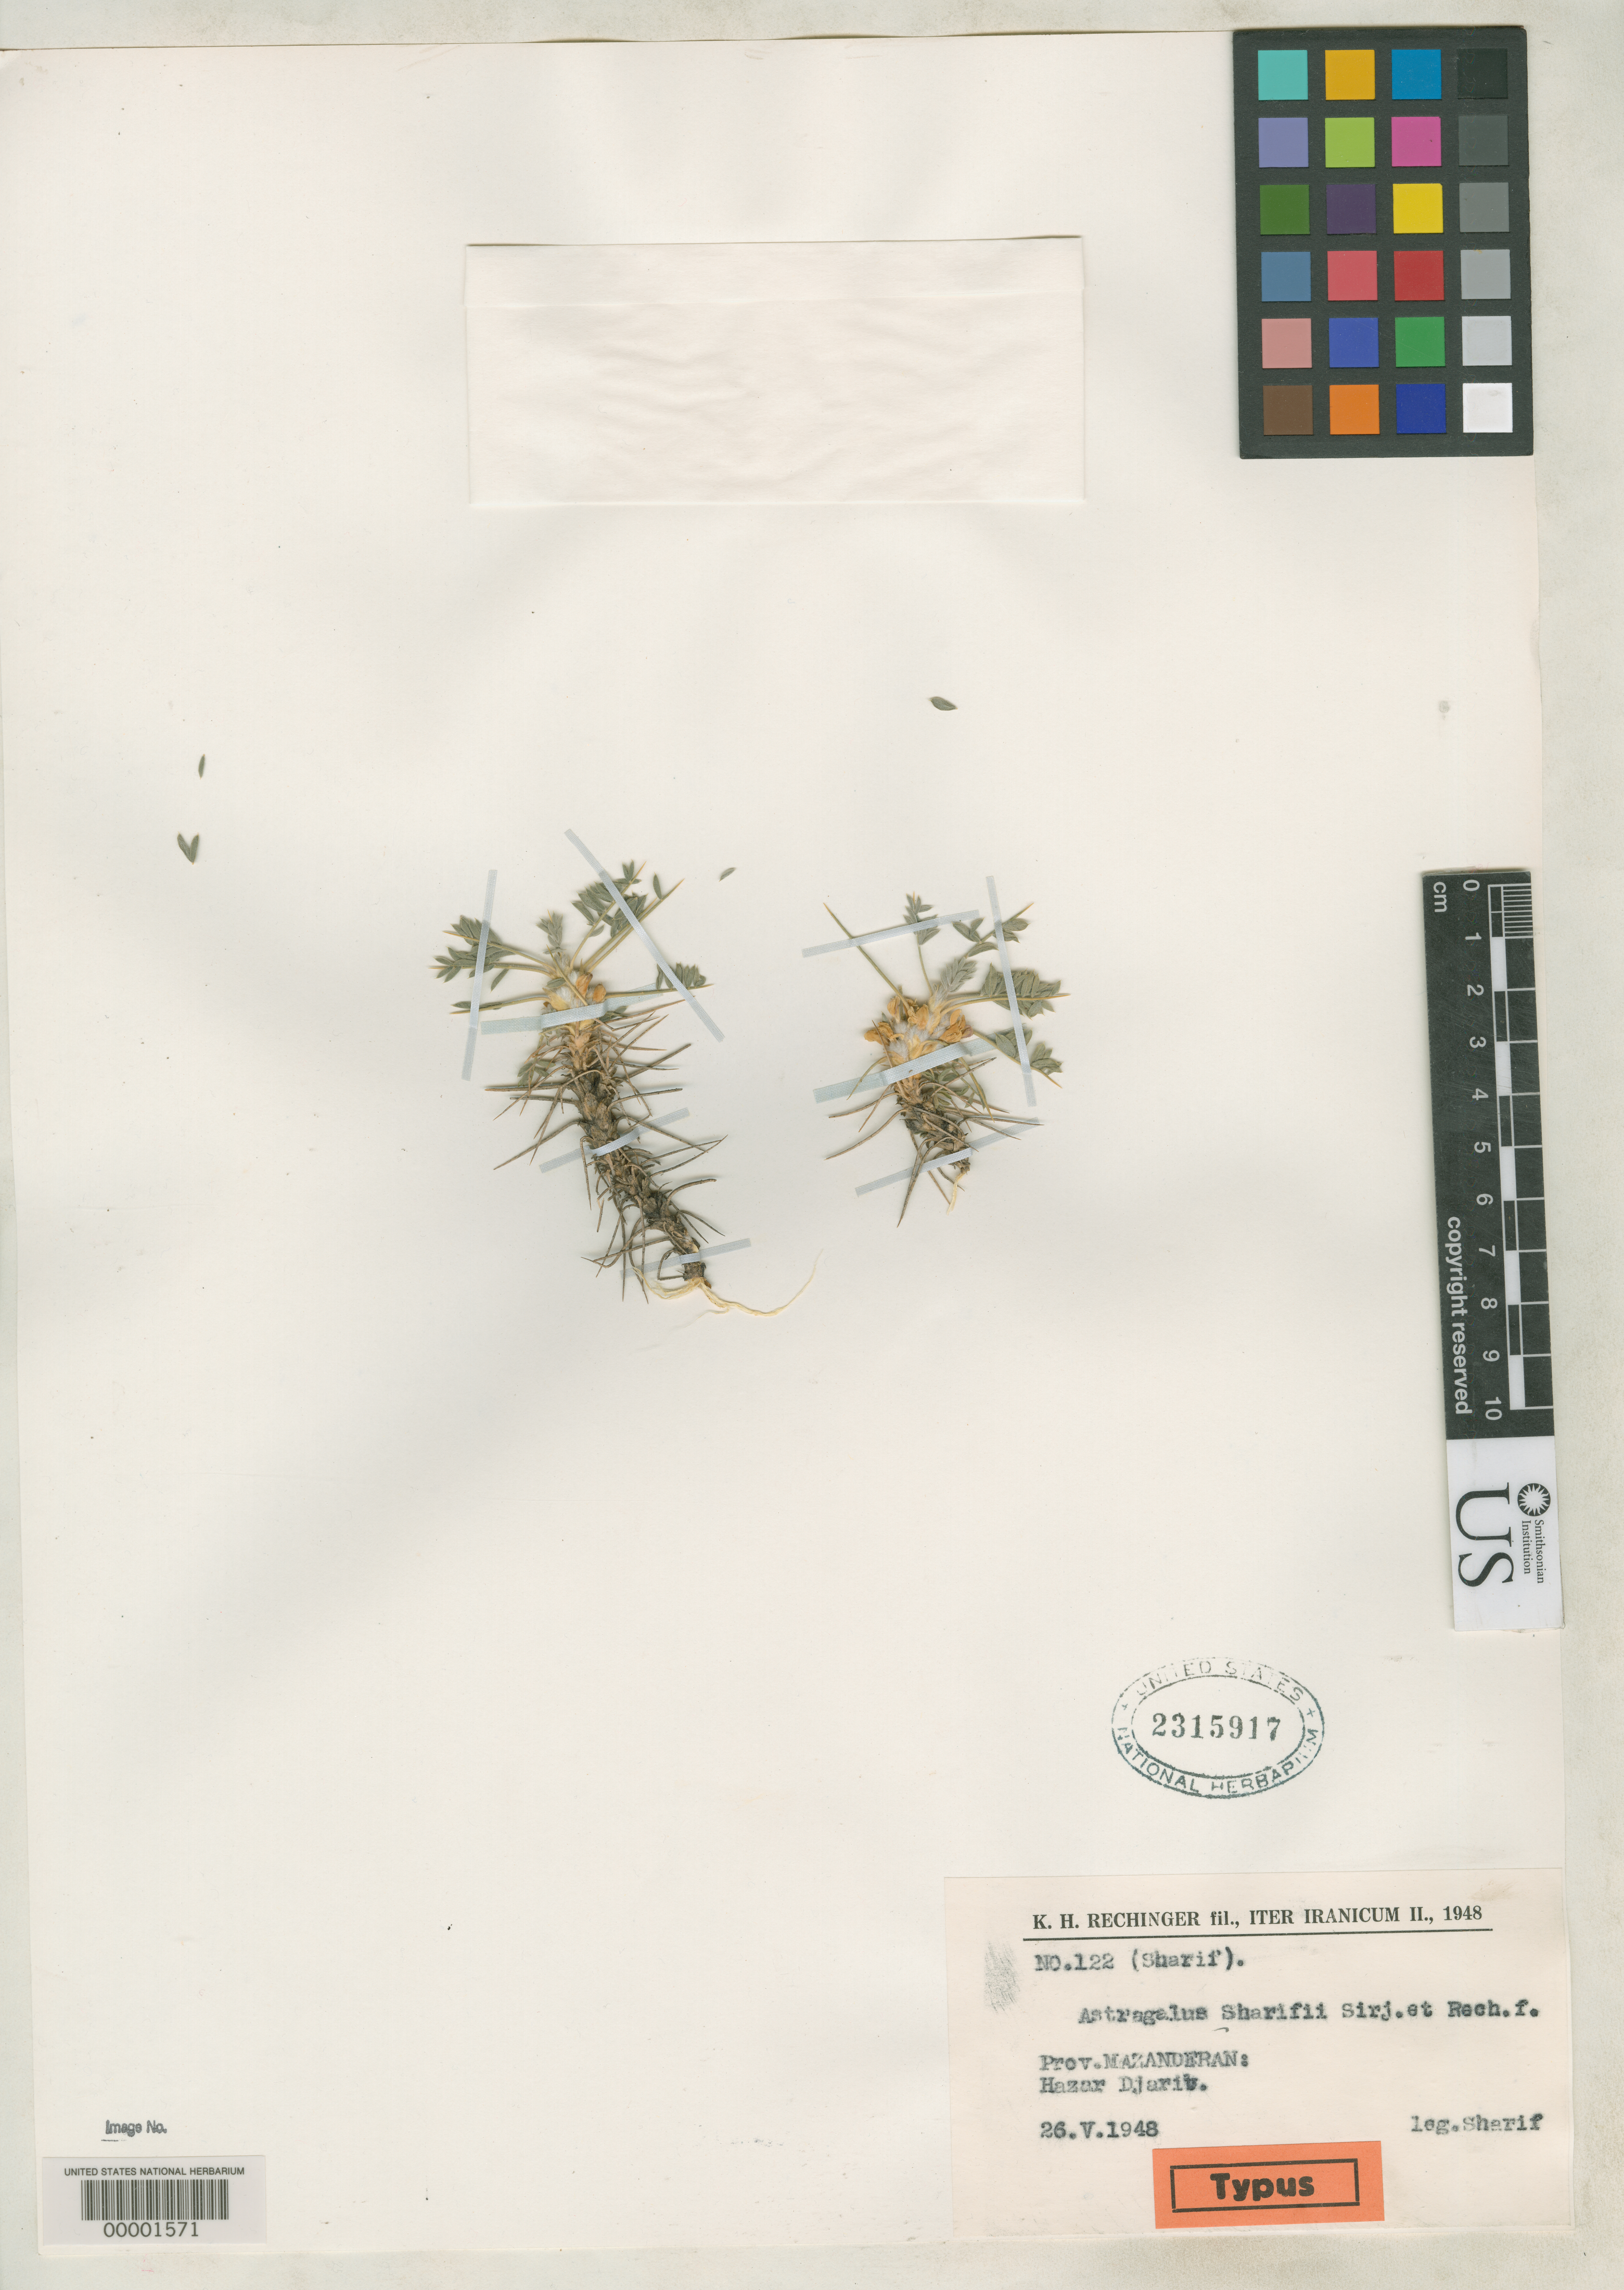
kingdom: Plantae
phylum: Tracheophyta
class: Magnoliopsida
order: Fabales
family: Fabaceae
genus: Astragalus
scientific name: Astragalus sharifii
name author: Širj. & Rech. f.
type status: Isotype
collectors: -. Sharif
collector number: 122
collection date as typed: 26 May 1948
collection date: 1948-05-26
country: Iran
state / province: Mazandaran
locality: Hazar Djariv.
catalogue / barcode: US 2315917